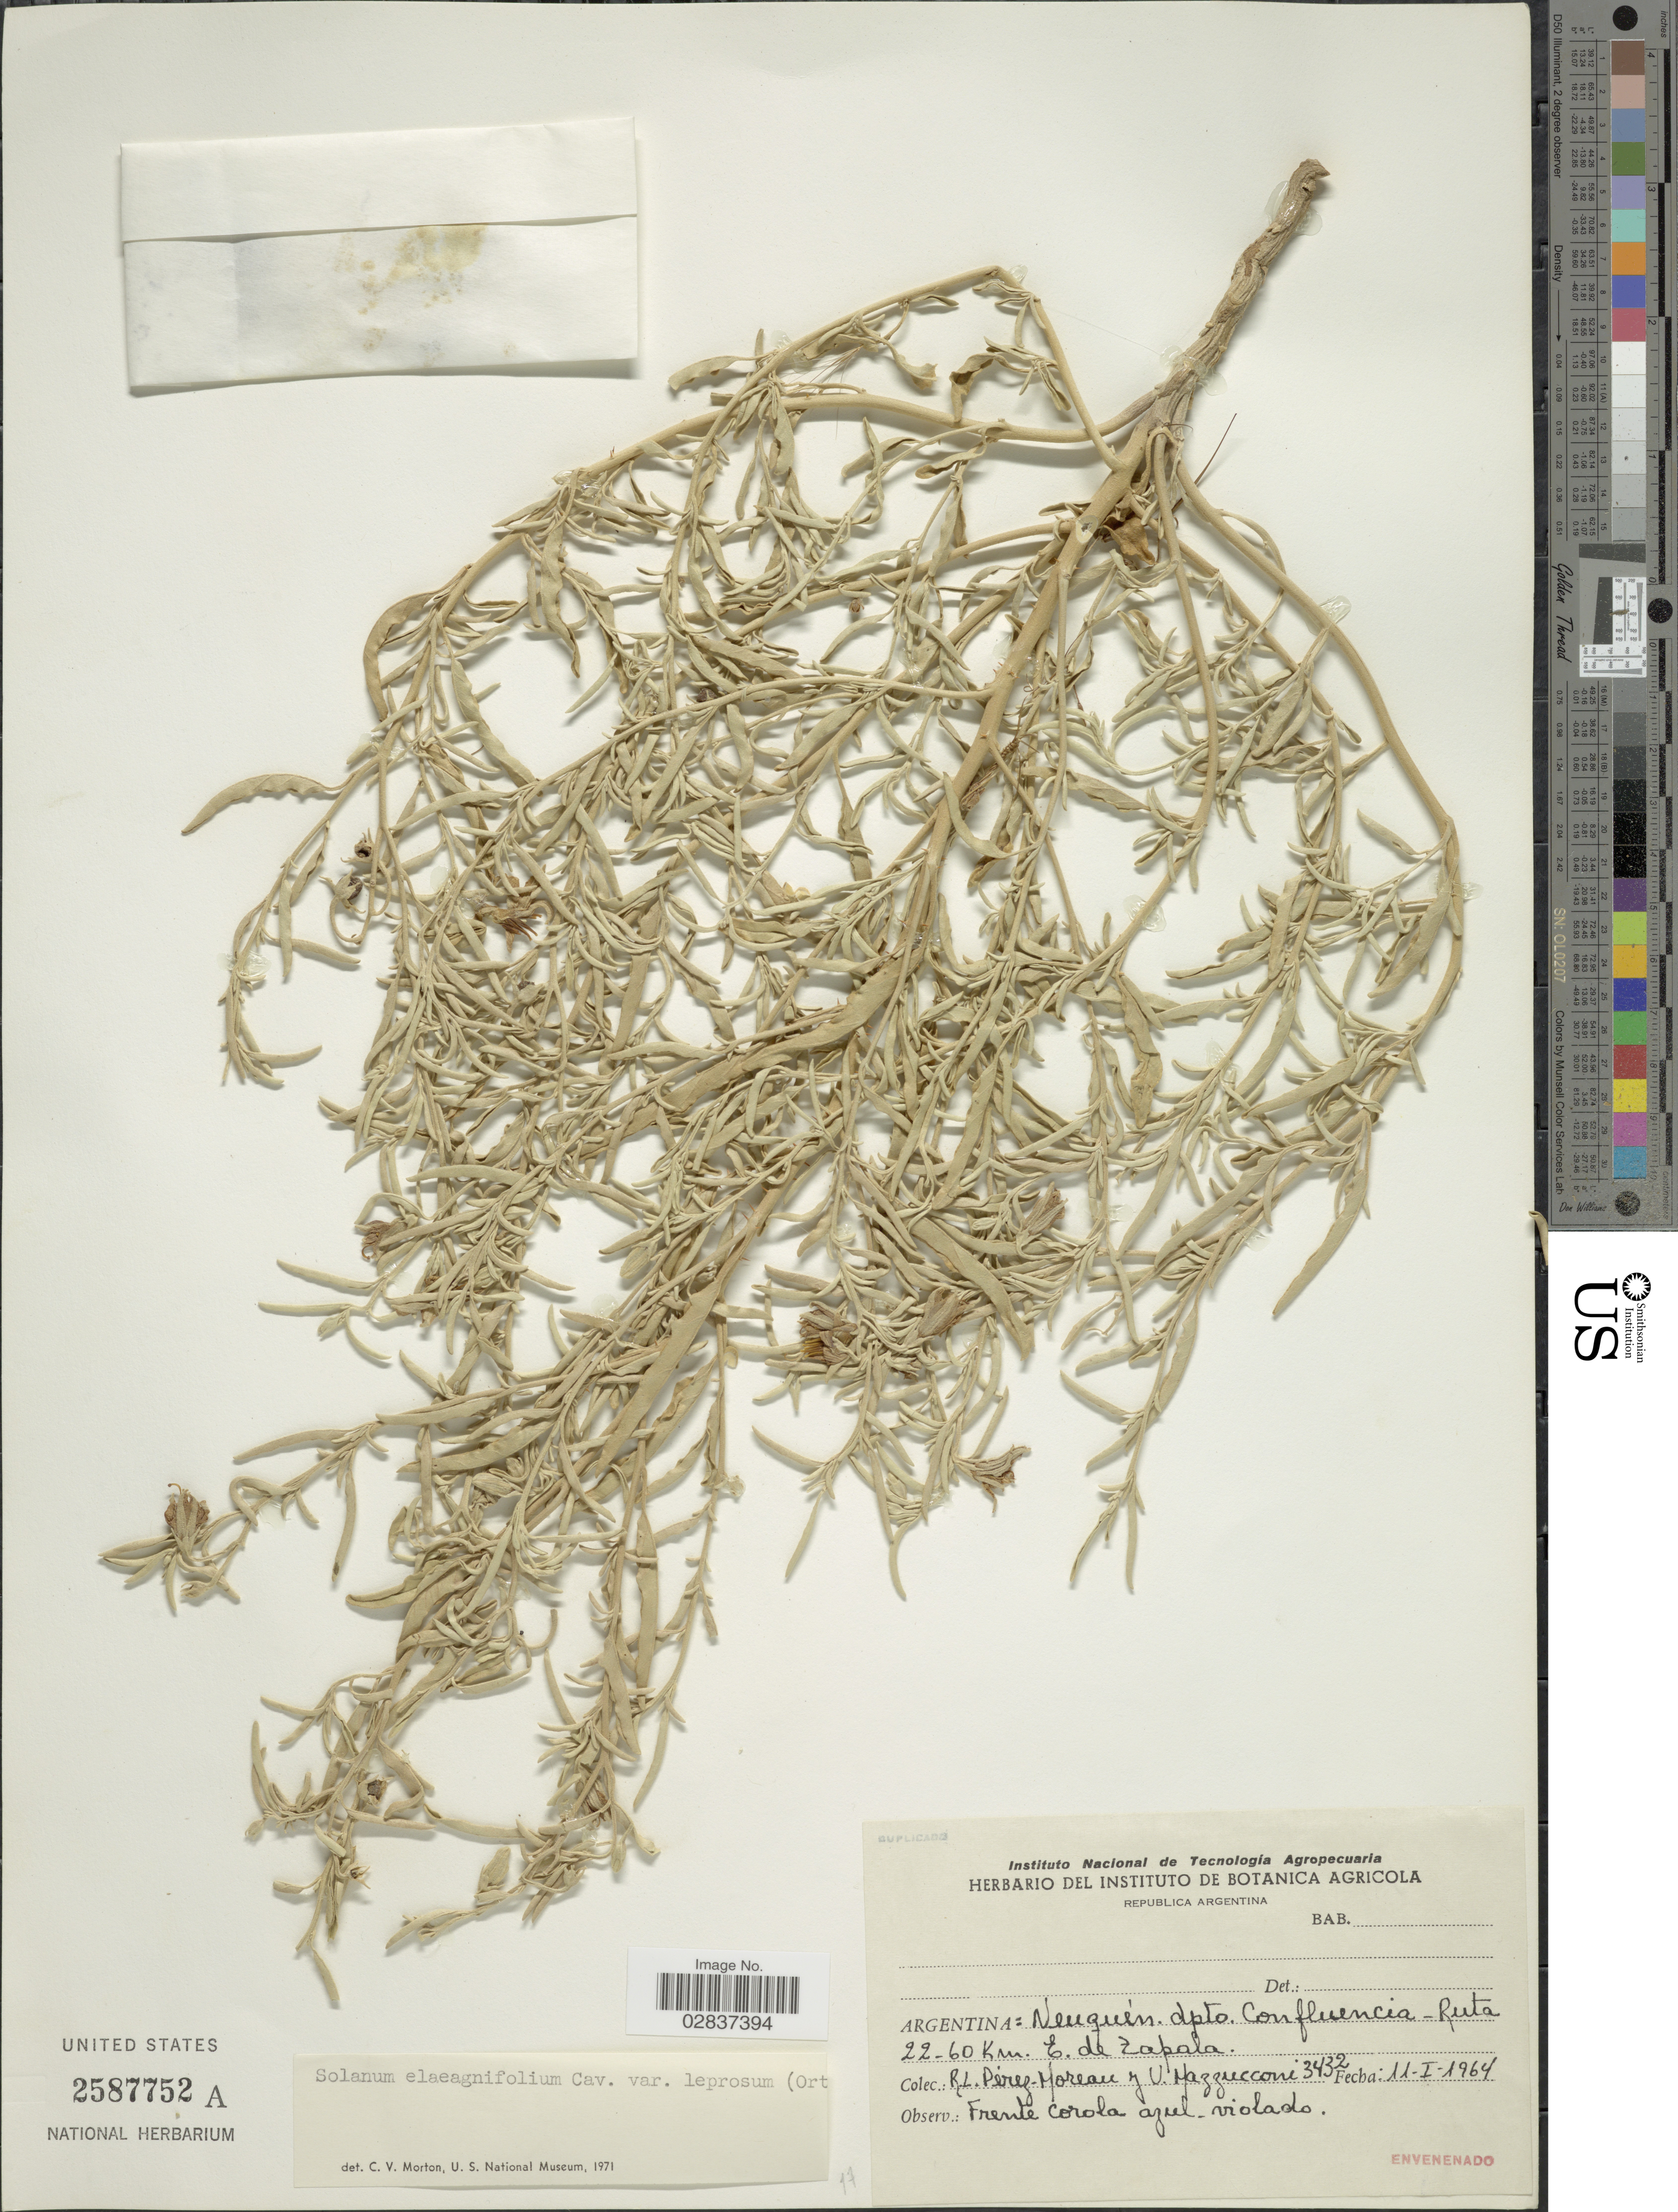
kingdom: Plantae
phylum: Tracheophyta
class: Magnoliopsida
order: Solanales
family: Solanaceae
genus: Solanum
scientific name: Solanum elaeagnifolium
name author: Cav.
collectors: R. L. Pérez-Moreau & V. Mazzucconi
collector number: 3432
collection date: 1964-01-11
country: Argentina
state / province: Neuquen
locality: Dpto. Confluencia - Ruta 22-60 Km. E de Zapala.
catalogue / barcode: US 2587752A